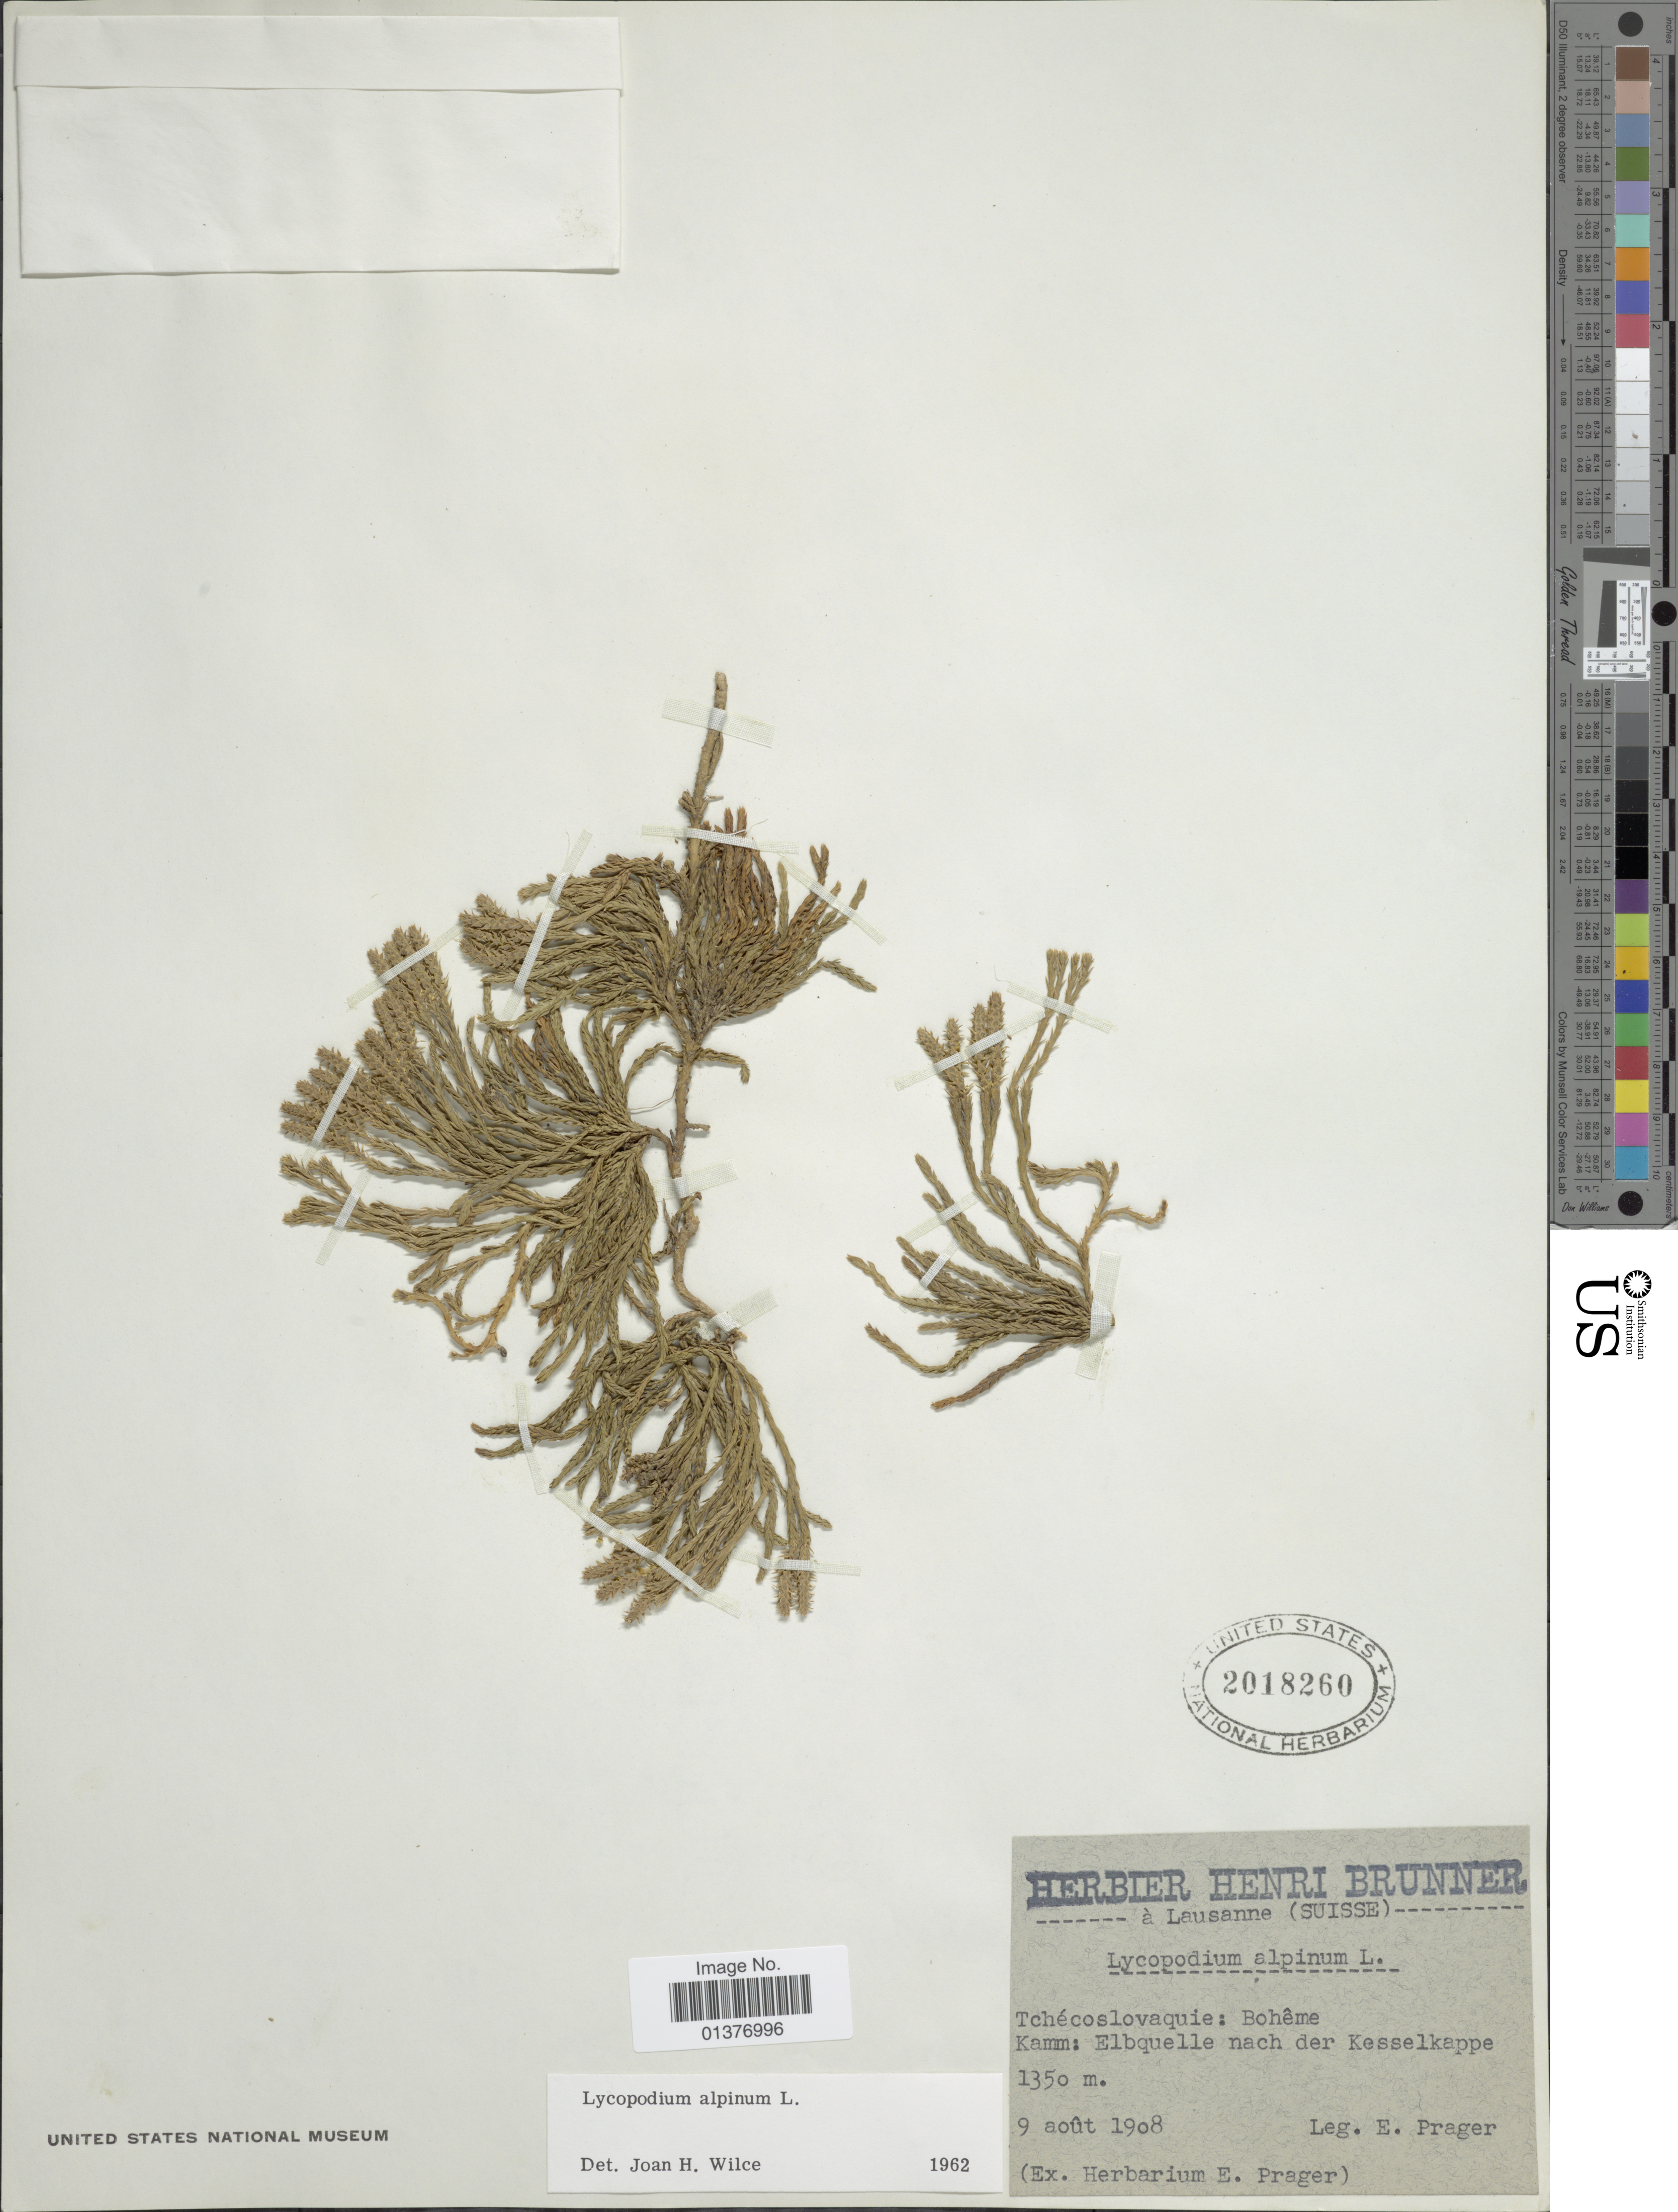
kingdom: Plantae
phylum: Tracheophyta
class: Lycopodiopsida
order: Lycopodiales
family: Lycopodiaceae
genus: Diphasiastrum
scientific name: Diphasiastrum alpinum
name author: (L.) Holub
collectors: E. Prager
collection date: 1908-08-09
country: Czechia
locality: Tchécoslovaquie: Boheme, Kamm: Elbquelle nach der Kesselkappe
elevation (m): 1350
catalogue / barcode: US 2018260